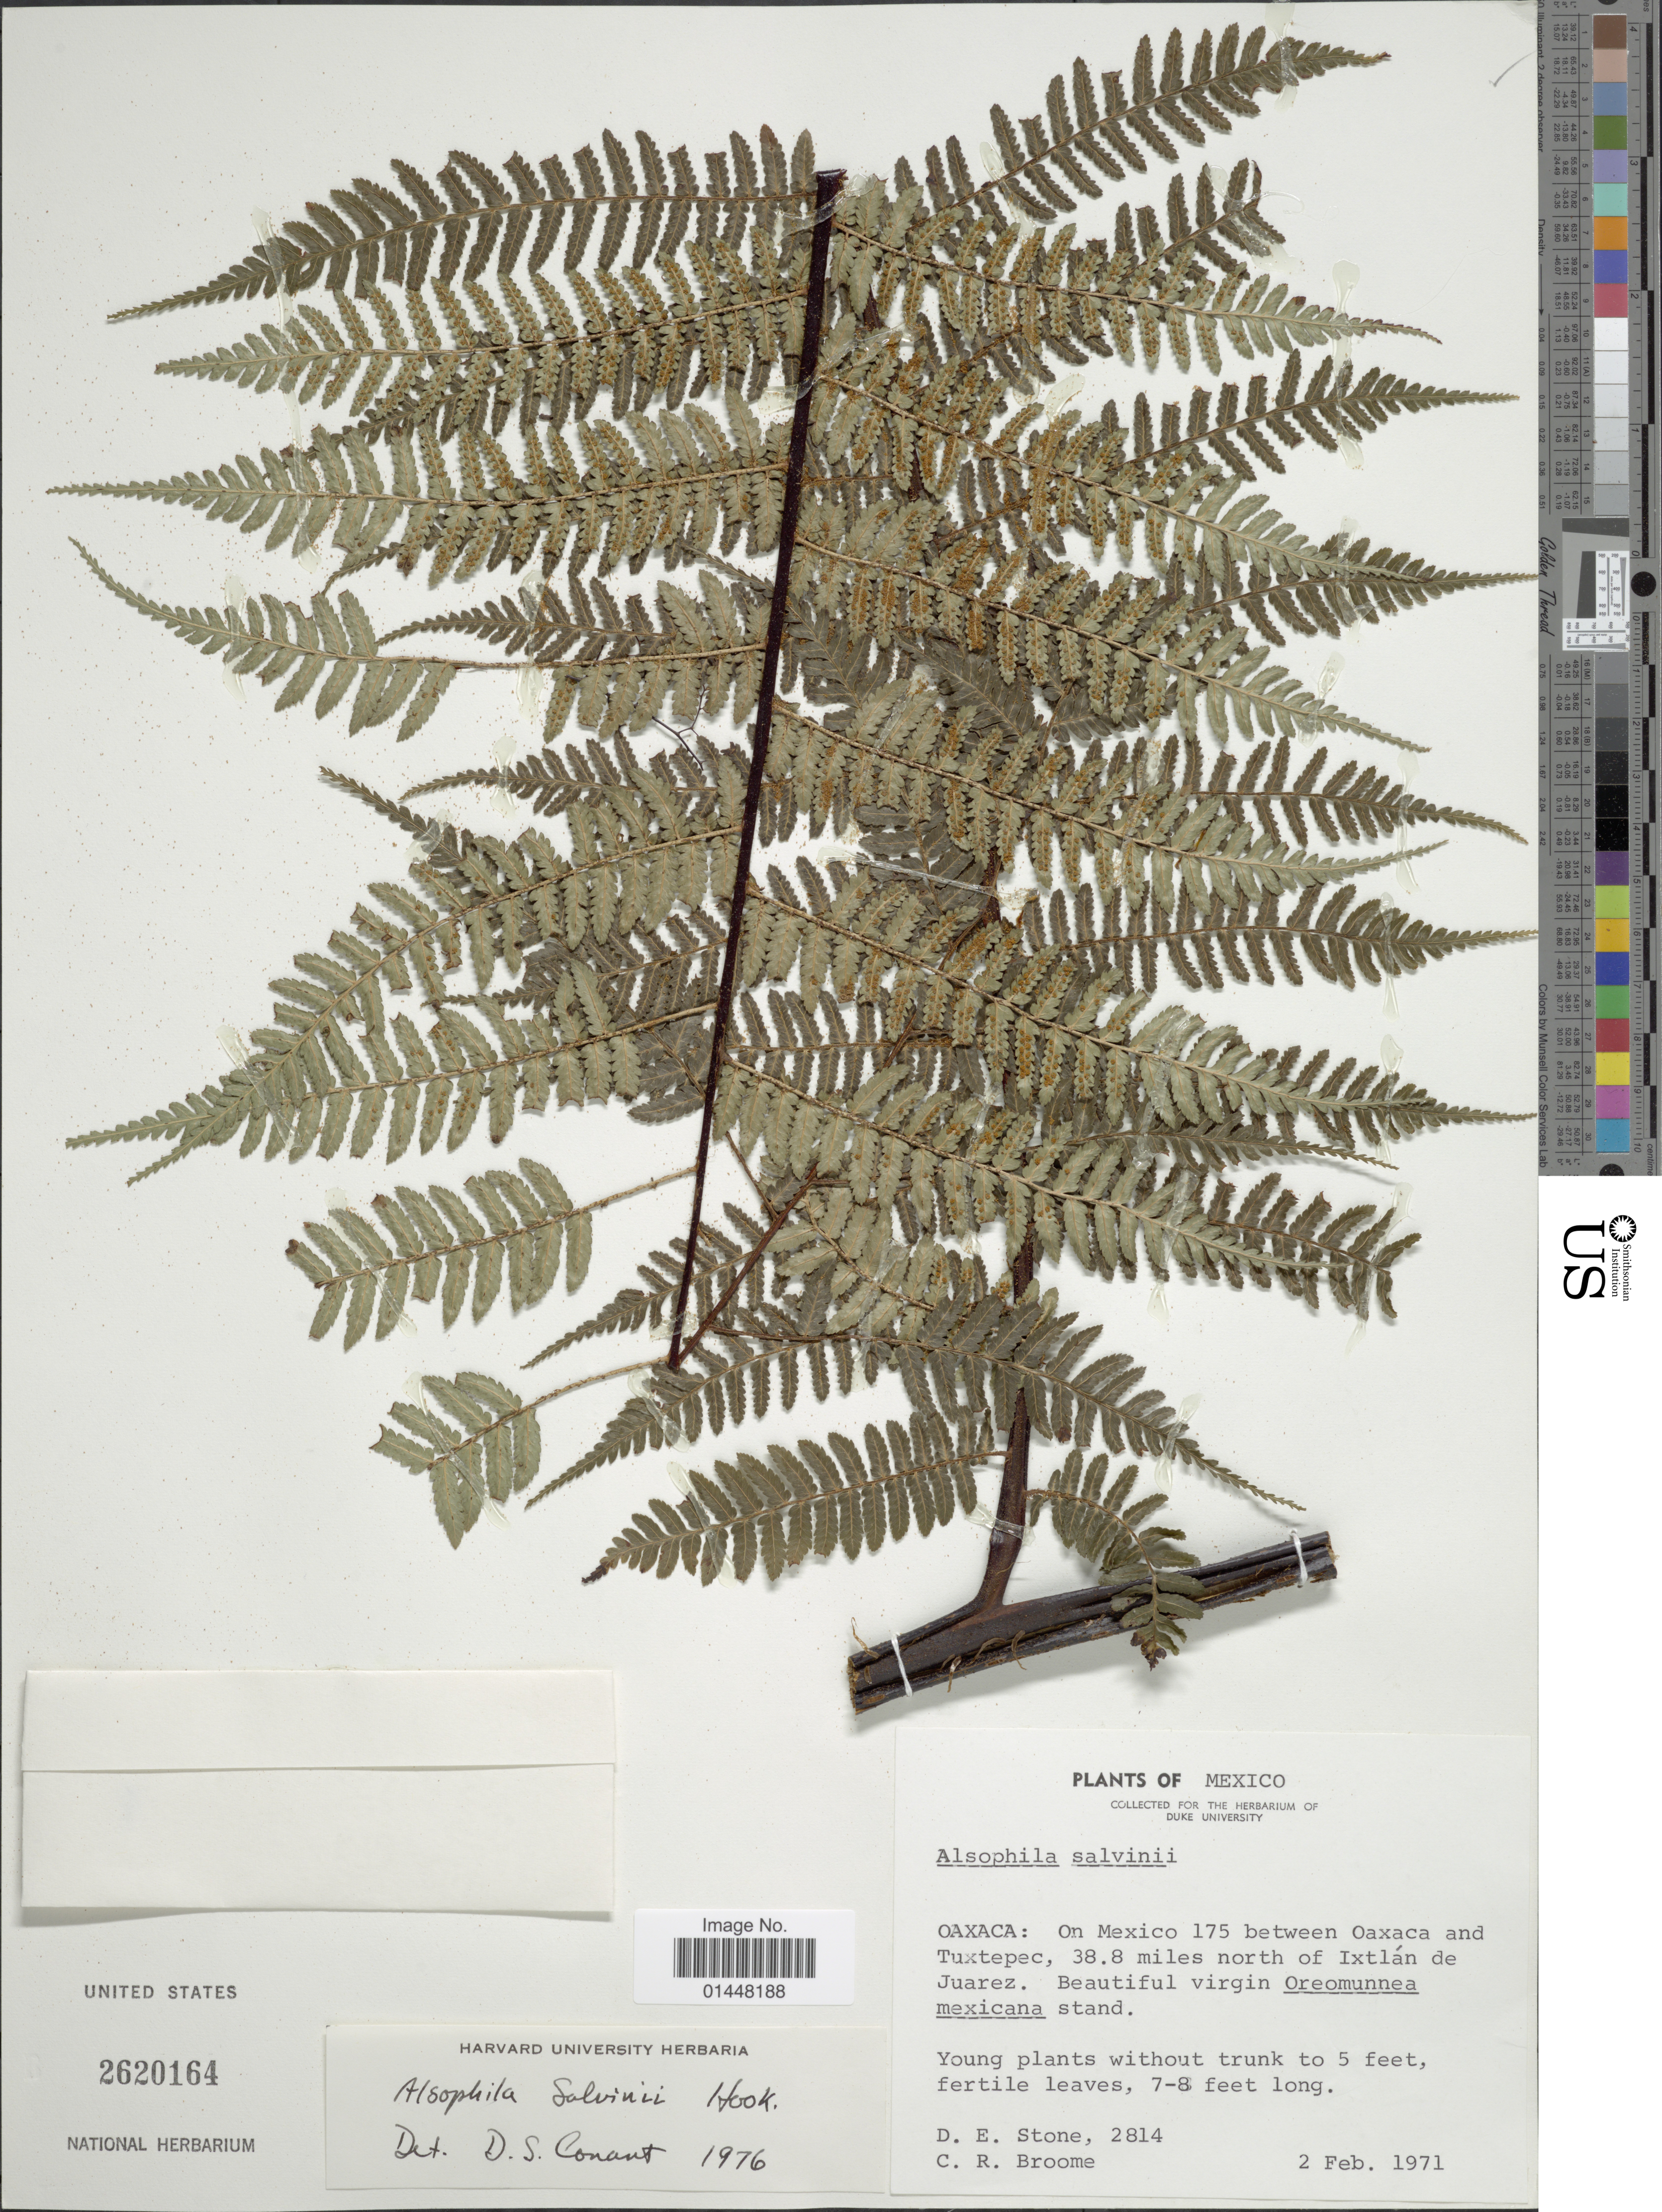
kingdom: Plantae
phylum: Tracheophyta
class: Polypodiopsida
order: Cyatheales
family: Cyatheaceae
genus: Gymnosphaera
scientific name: Gymnosphaera salvinii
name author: (Hook.)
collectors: D. E. Stone & C. R. Broome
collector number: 2814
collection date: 1971-02-02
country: Mexico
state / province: Oaxaca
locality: On Mexico 175 between Oaxaca and Tuxtepec, 38.8 miles bnorth of Ixtlan de Juarez.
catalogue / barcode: US 26201641